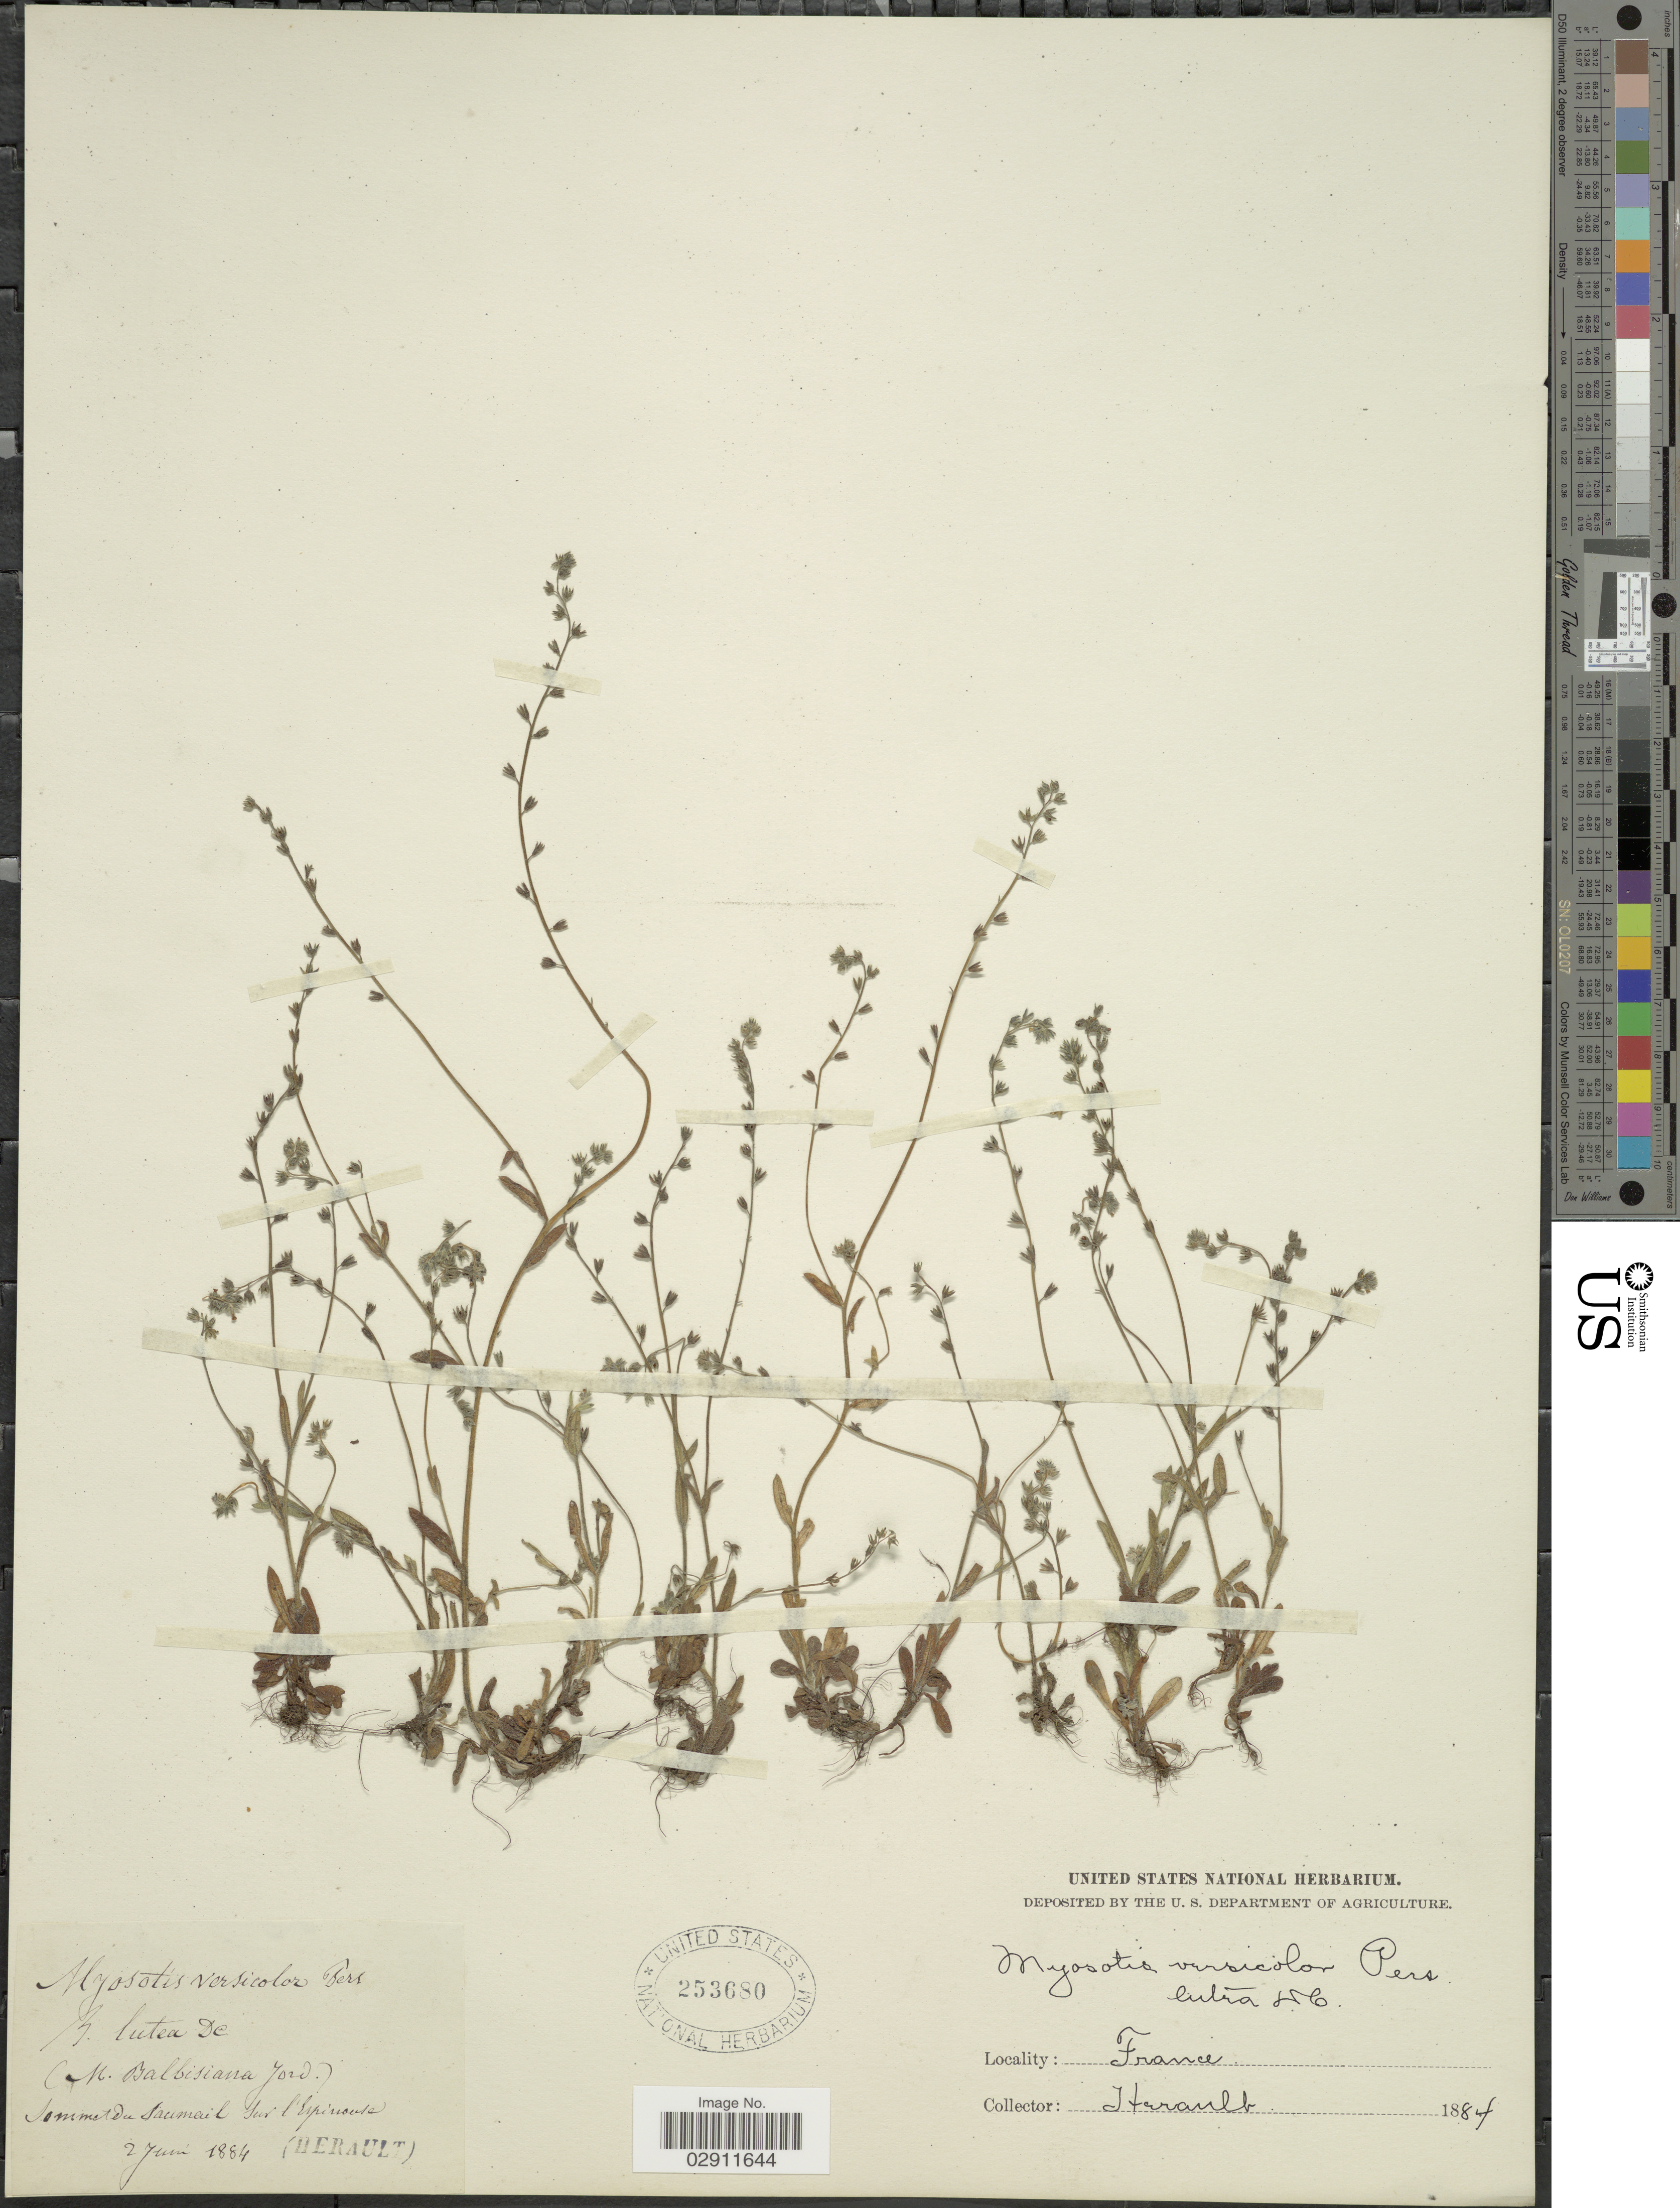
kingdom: Plantae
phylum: Tracheophyta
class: Magnoliopsida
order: Boraginales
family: Boraginaceae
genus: Myosotis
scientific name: Myosotis lutea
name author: (Cav.) Pers.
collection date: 1884-06-02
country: France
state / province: Occitanie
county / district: Hérault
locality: Sommet du saumail sur l'Espinouse.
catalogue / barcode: US 253680